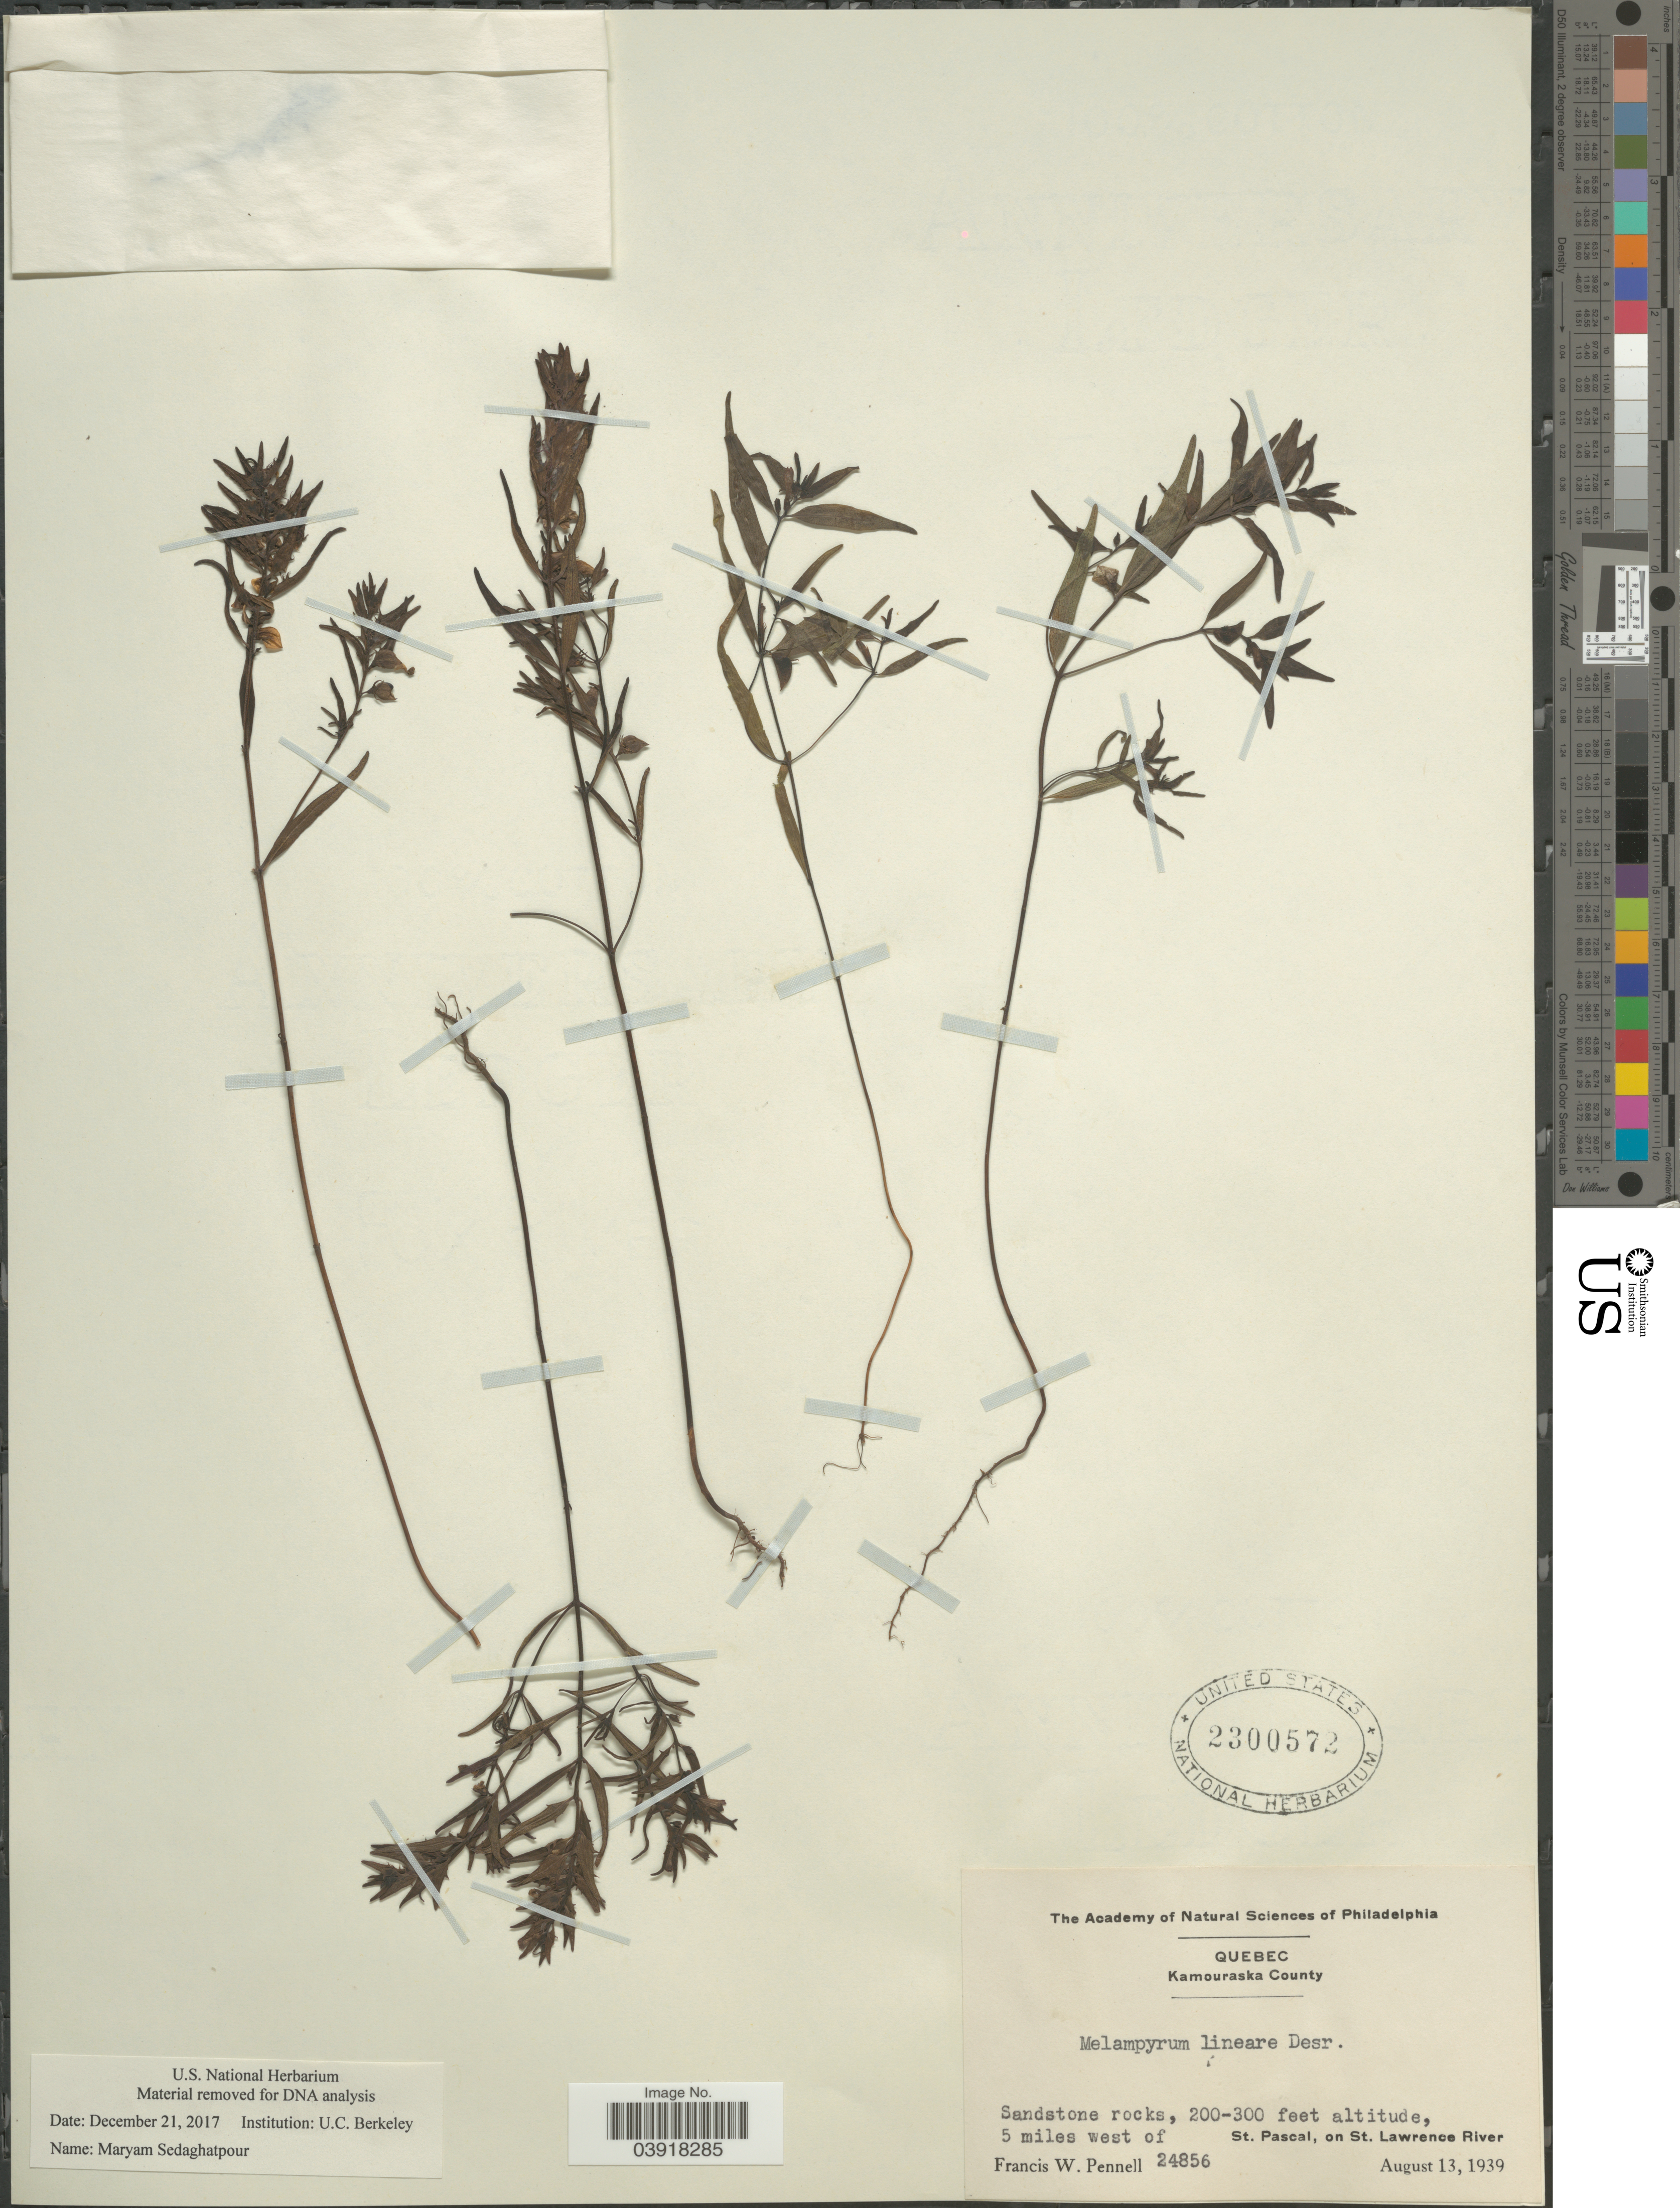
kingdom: Plantae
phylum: Tracheophyta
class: Magnoliopsida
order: Lamiales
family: Orobanchaceae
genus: Melampyrum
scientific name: Melampyrum lineare var. latifolium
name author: (Muhl.) P. Beauv.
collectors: F. W. Pennell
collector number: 24856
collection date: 1939-08-13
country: Canada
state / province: Quebec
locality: Kamouraska County. 5 miles west of St. Pascal, on St. Lawrence River.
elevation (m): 61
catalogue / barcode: US 2300572